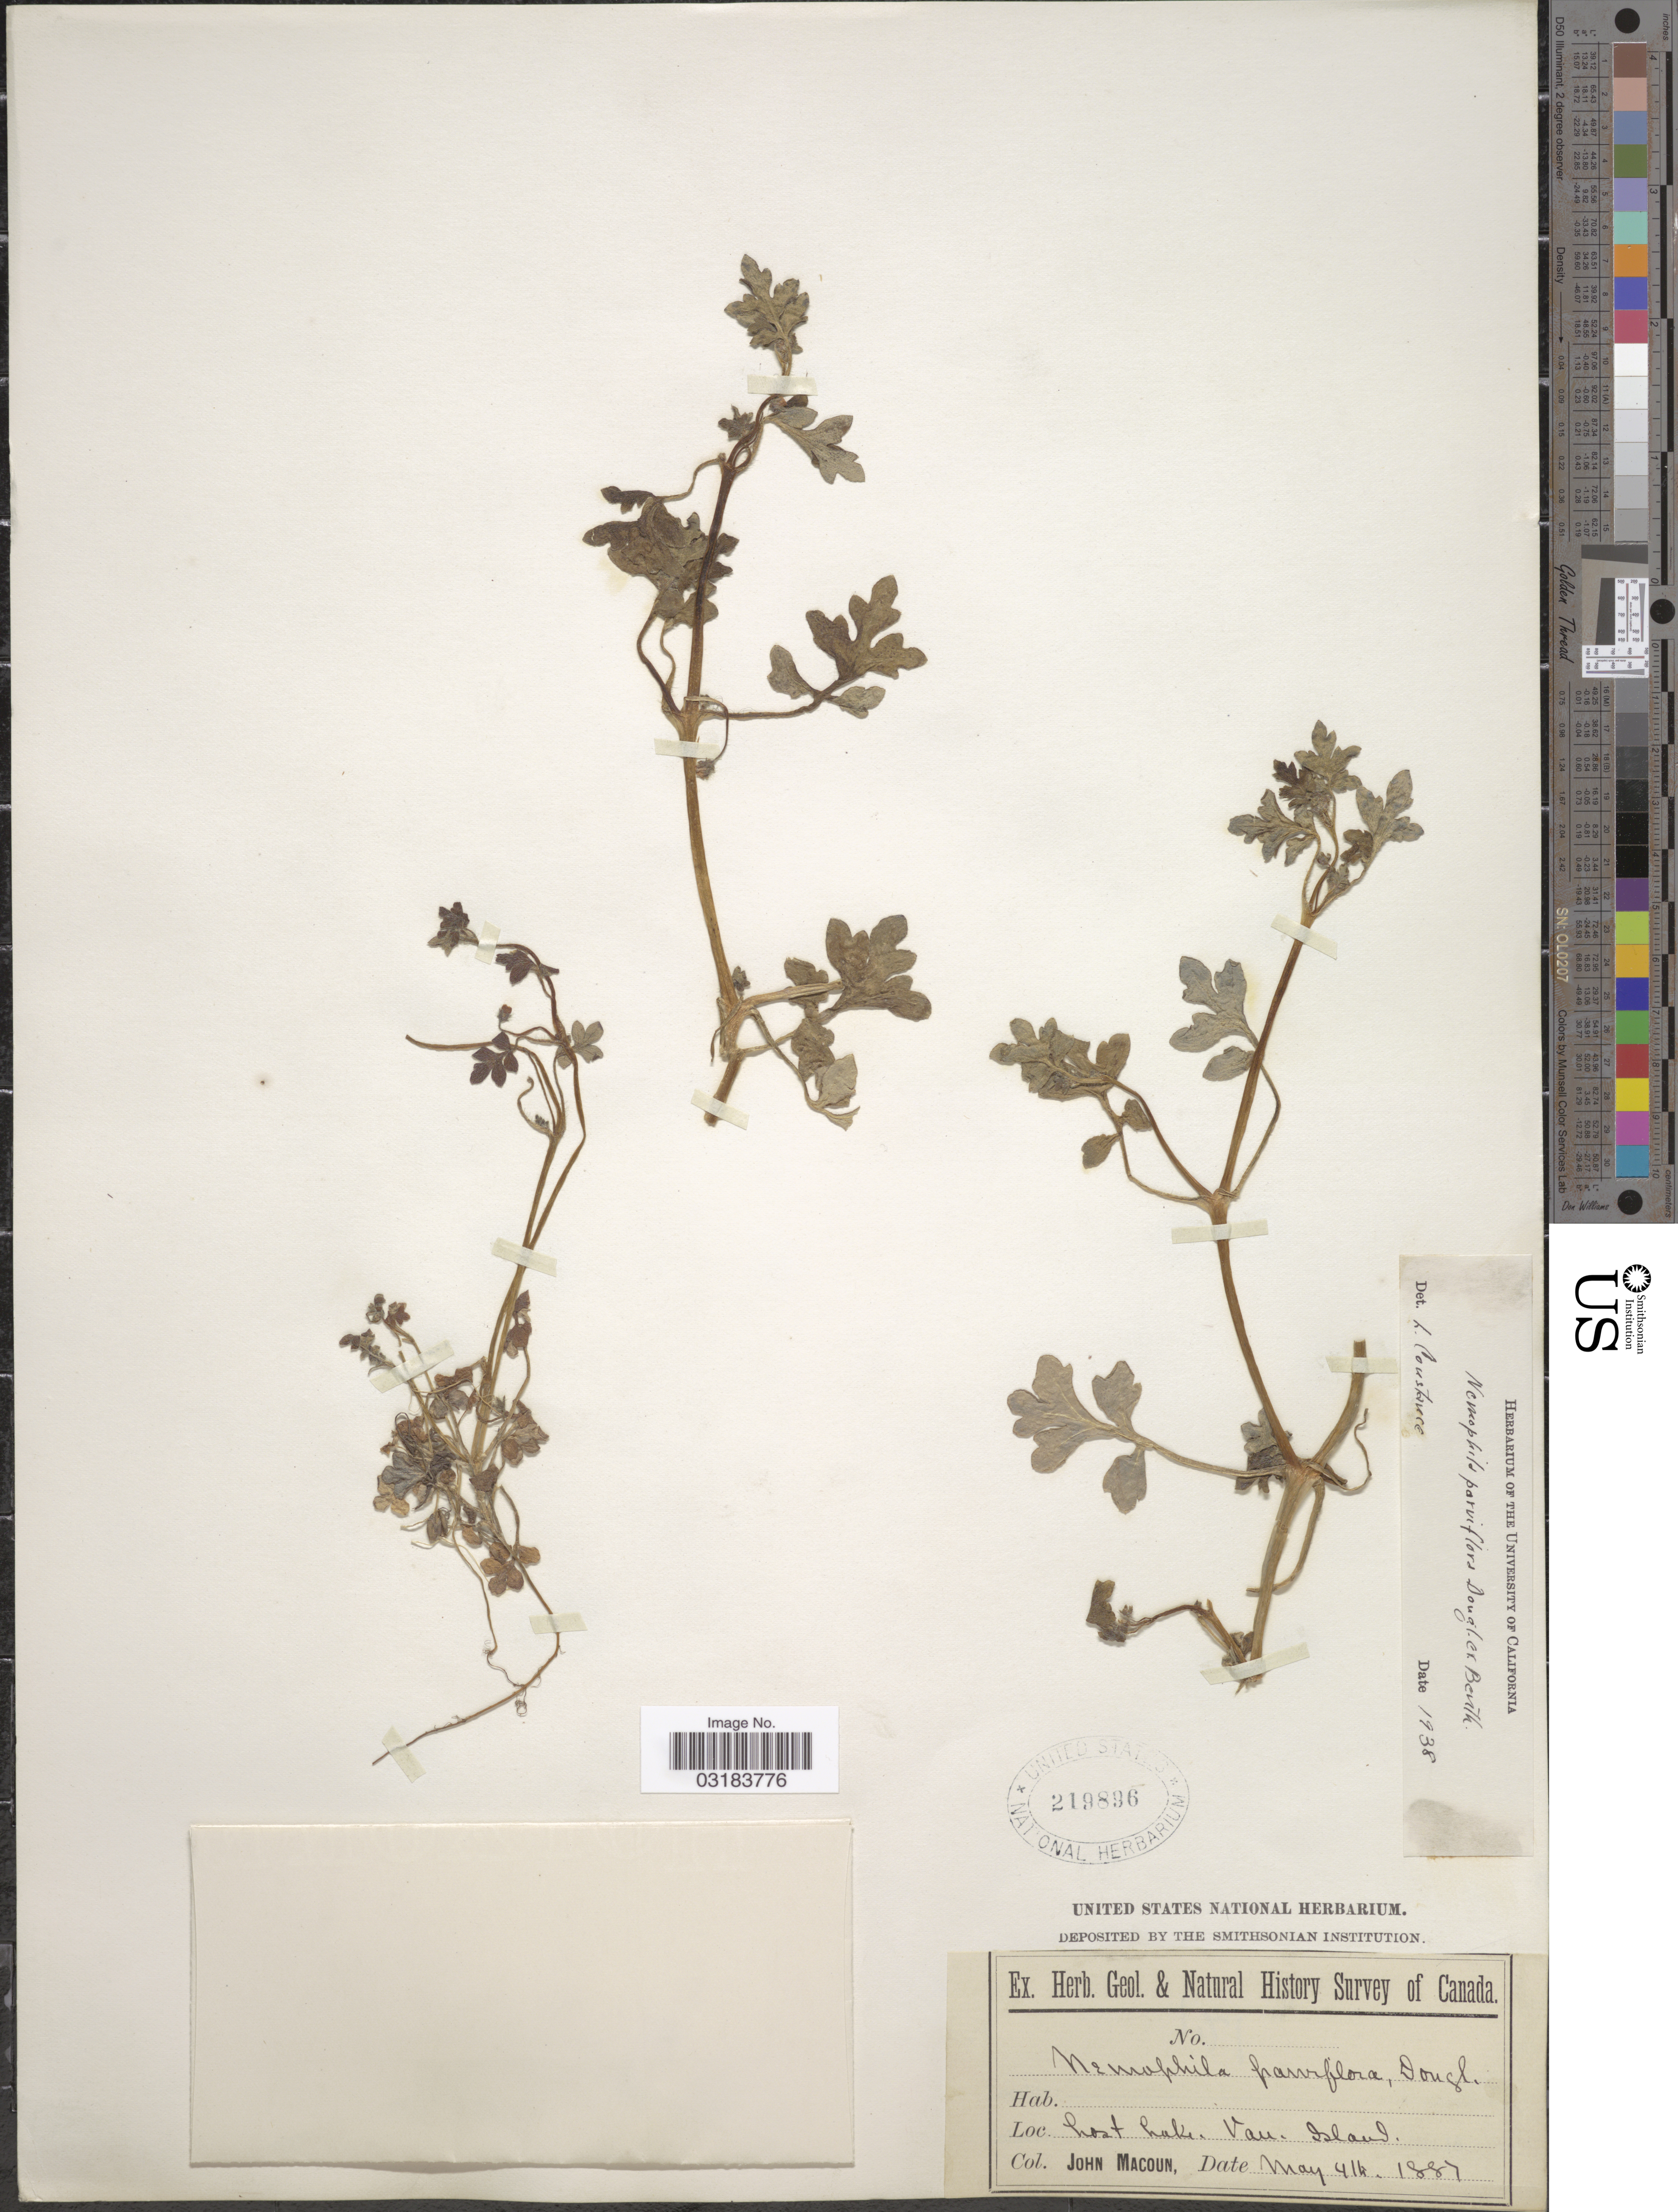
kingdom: Plantae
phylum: Tracheophyta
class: Magnoliopsida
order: Boraginales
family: Hydrophyllaceae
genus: Nemophila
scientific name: Nemophila parviflora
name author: Douglas ex Benth.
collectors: J. Macoun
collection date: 1887-05-04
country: Canada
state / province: British Columbia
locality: Lost Lake. Van. Island.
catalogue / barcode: US 219896